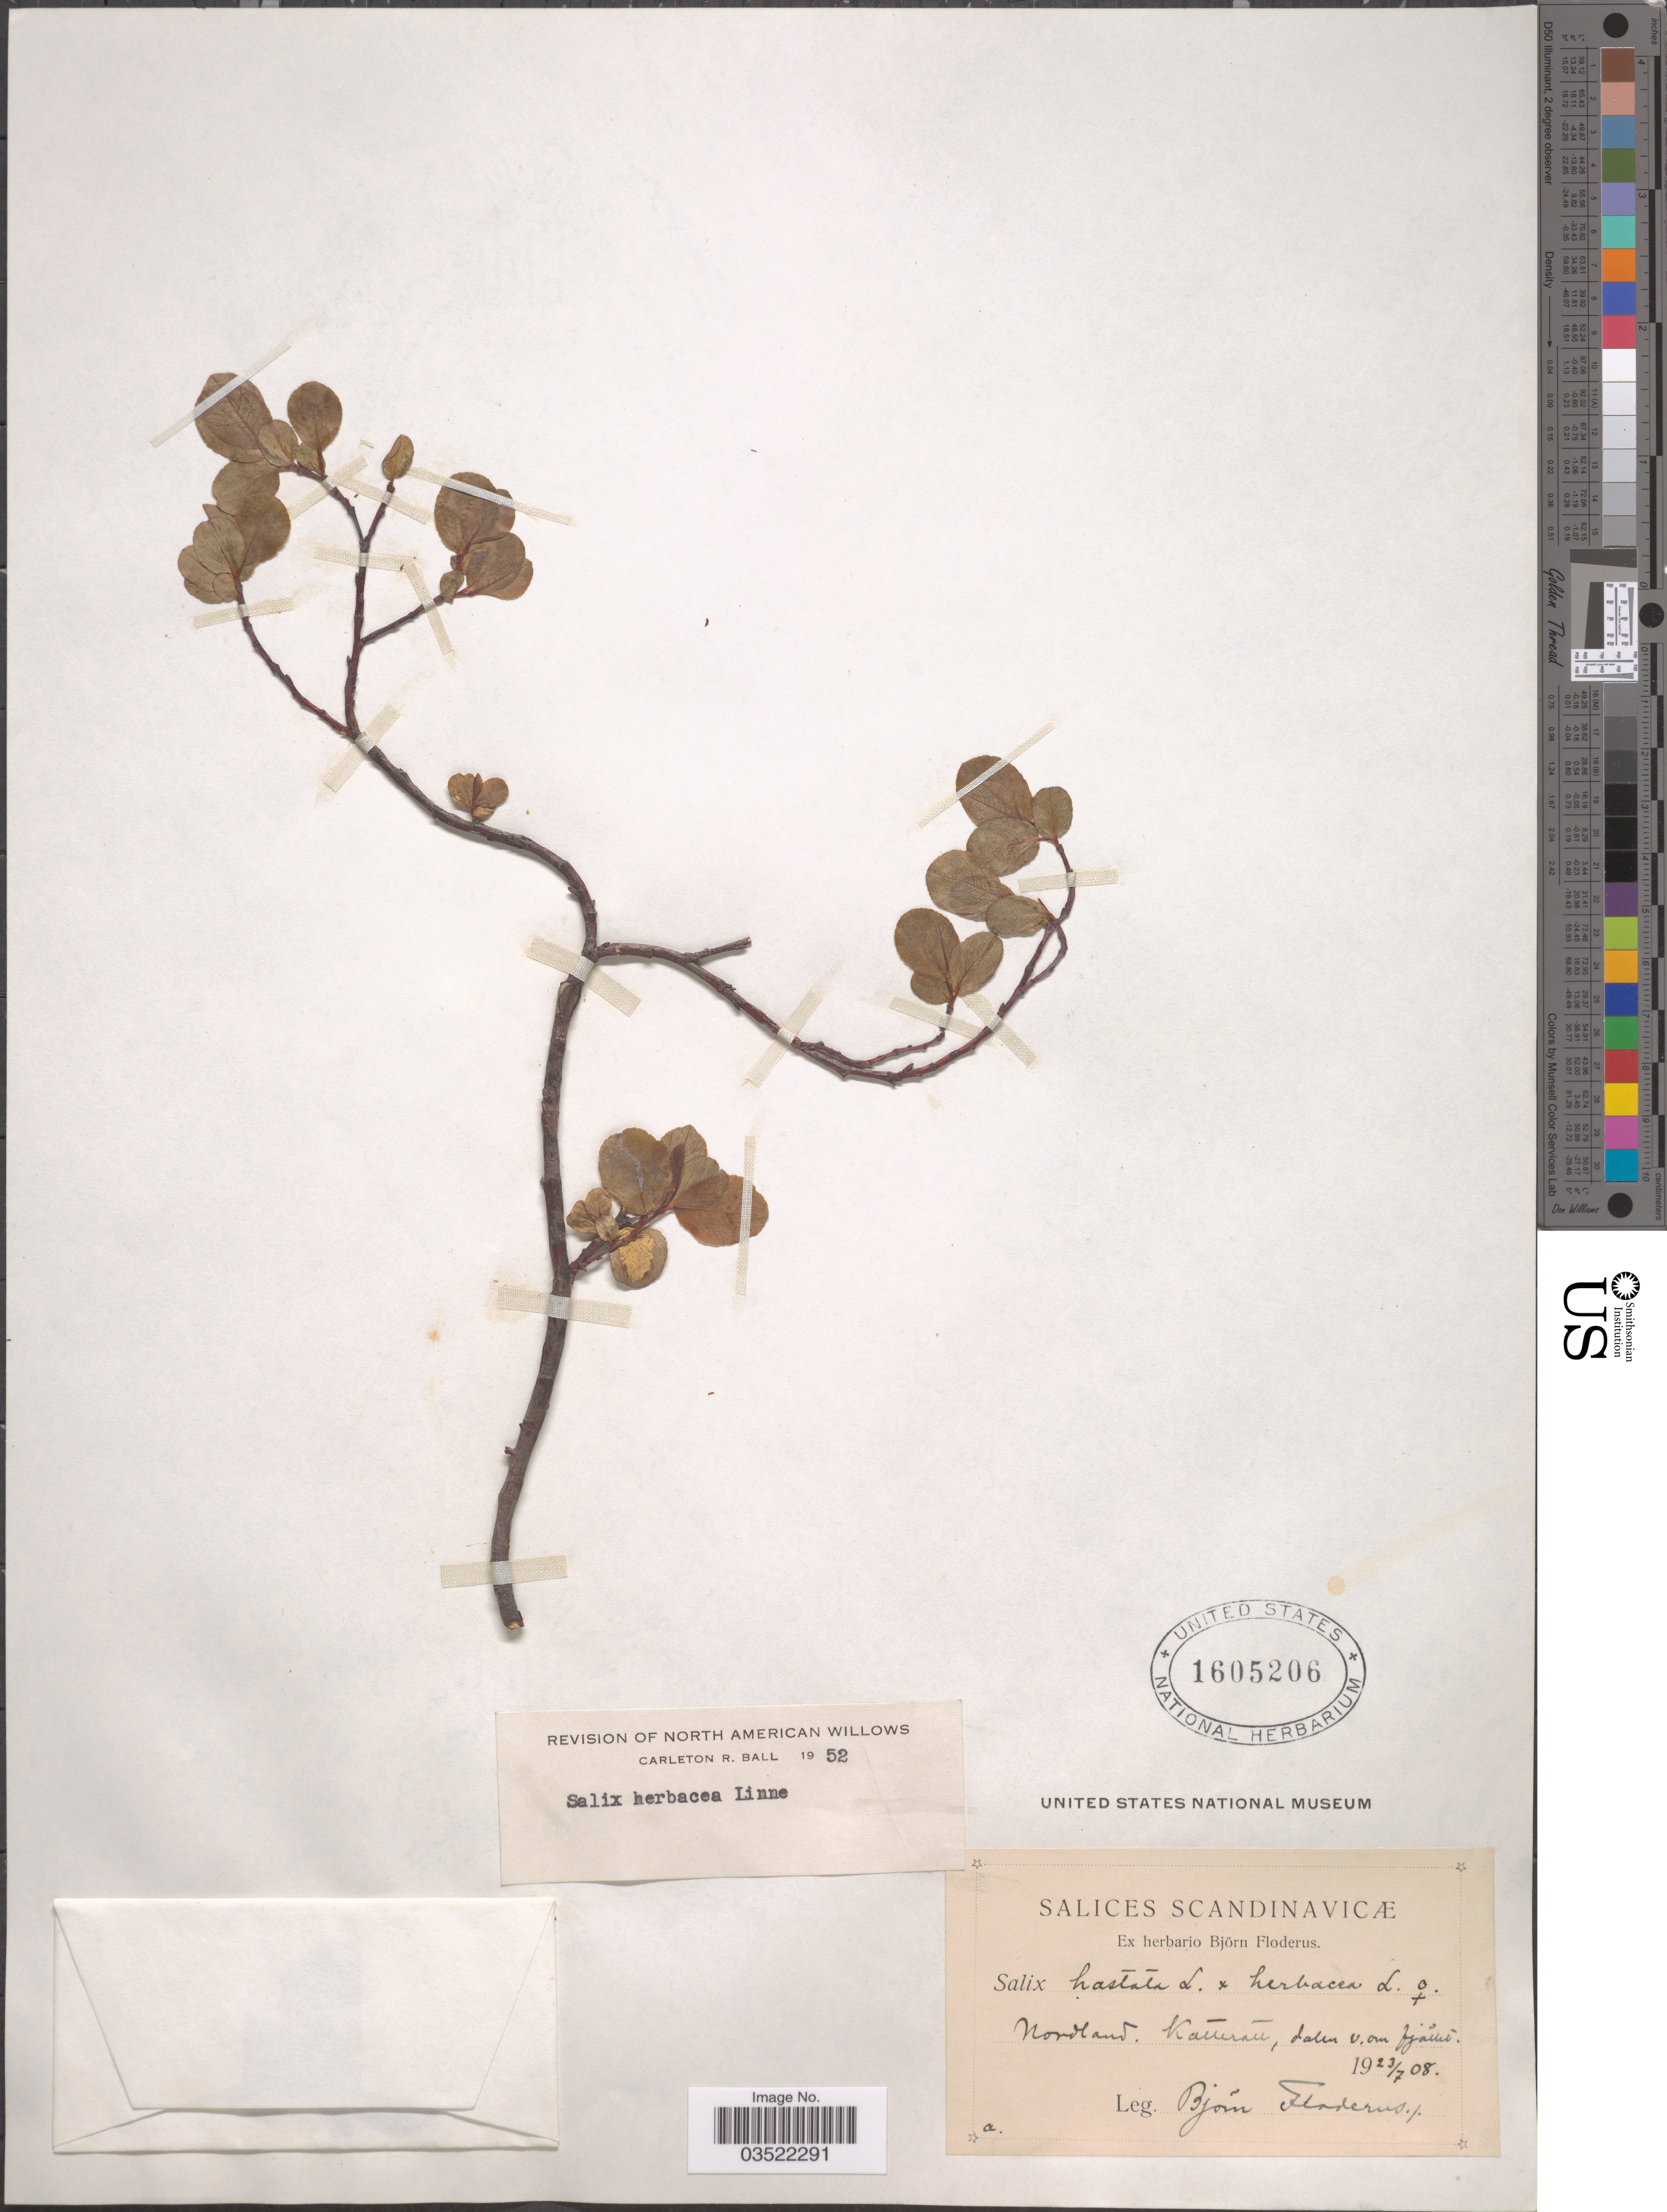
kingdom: Plantae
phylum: Tracheophyta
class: Magnoliopsida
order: Malpighiales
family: Salicaceae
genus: Salix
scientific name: Salix herbacea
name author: L.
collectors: B. G. O. Floderus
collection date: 1908-07-23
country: Norway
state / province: Nordland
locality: Scandinavicæ. Katterat, dalen v. om fjallet.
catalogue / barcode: US 1605206